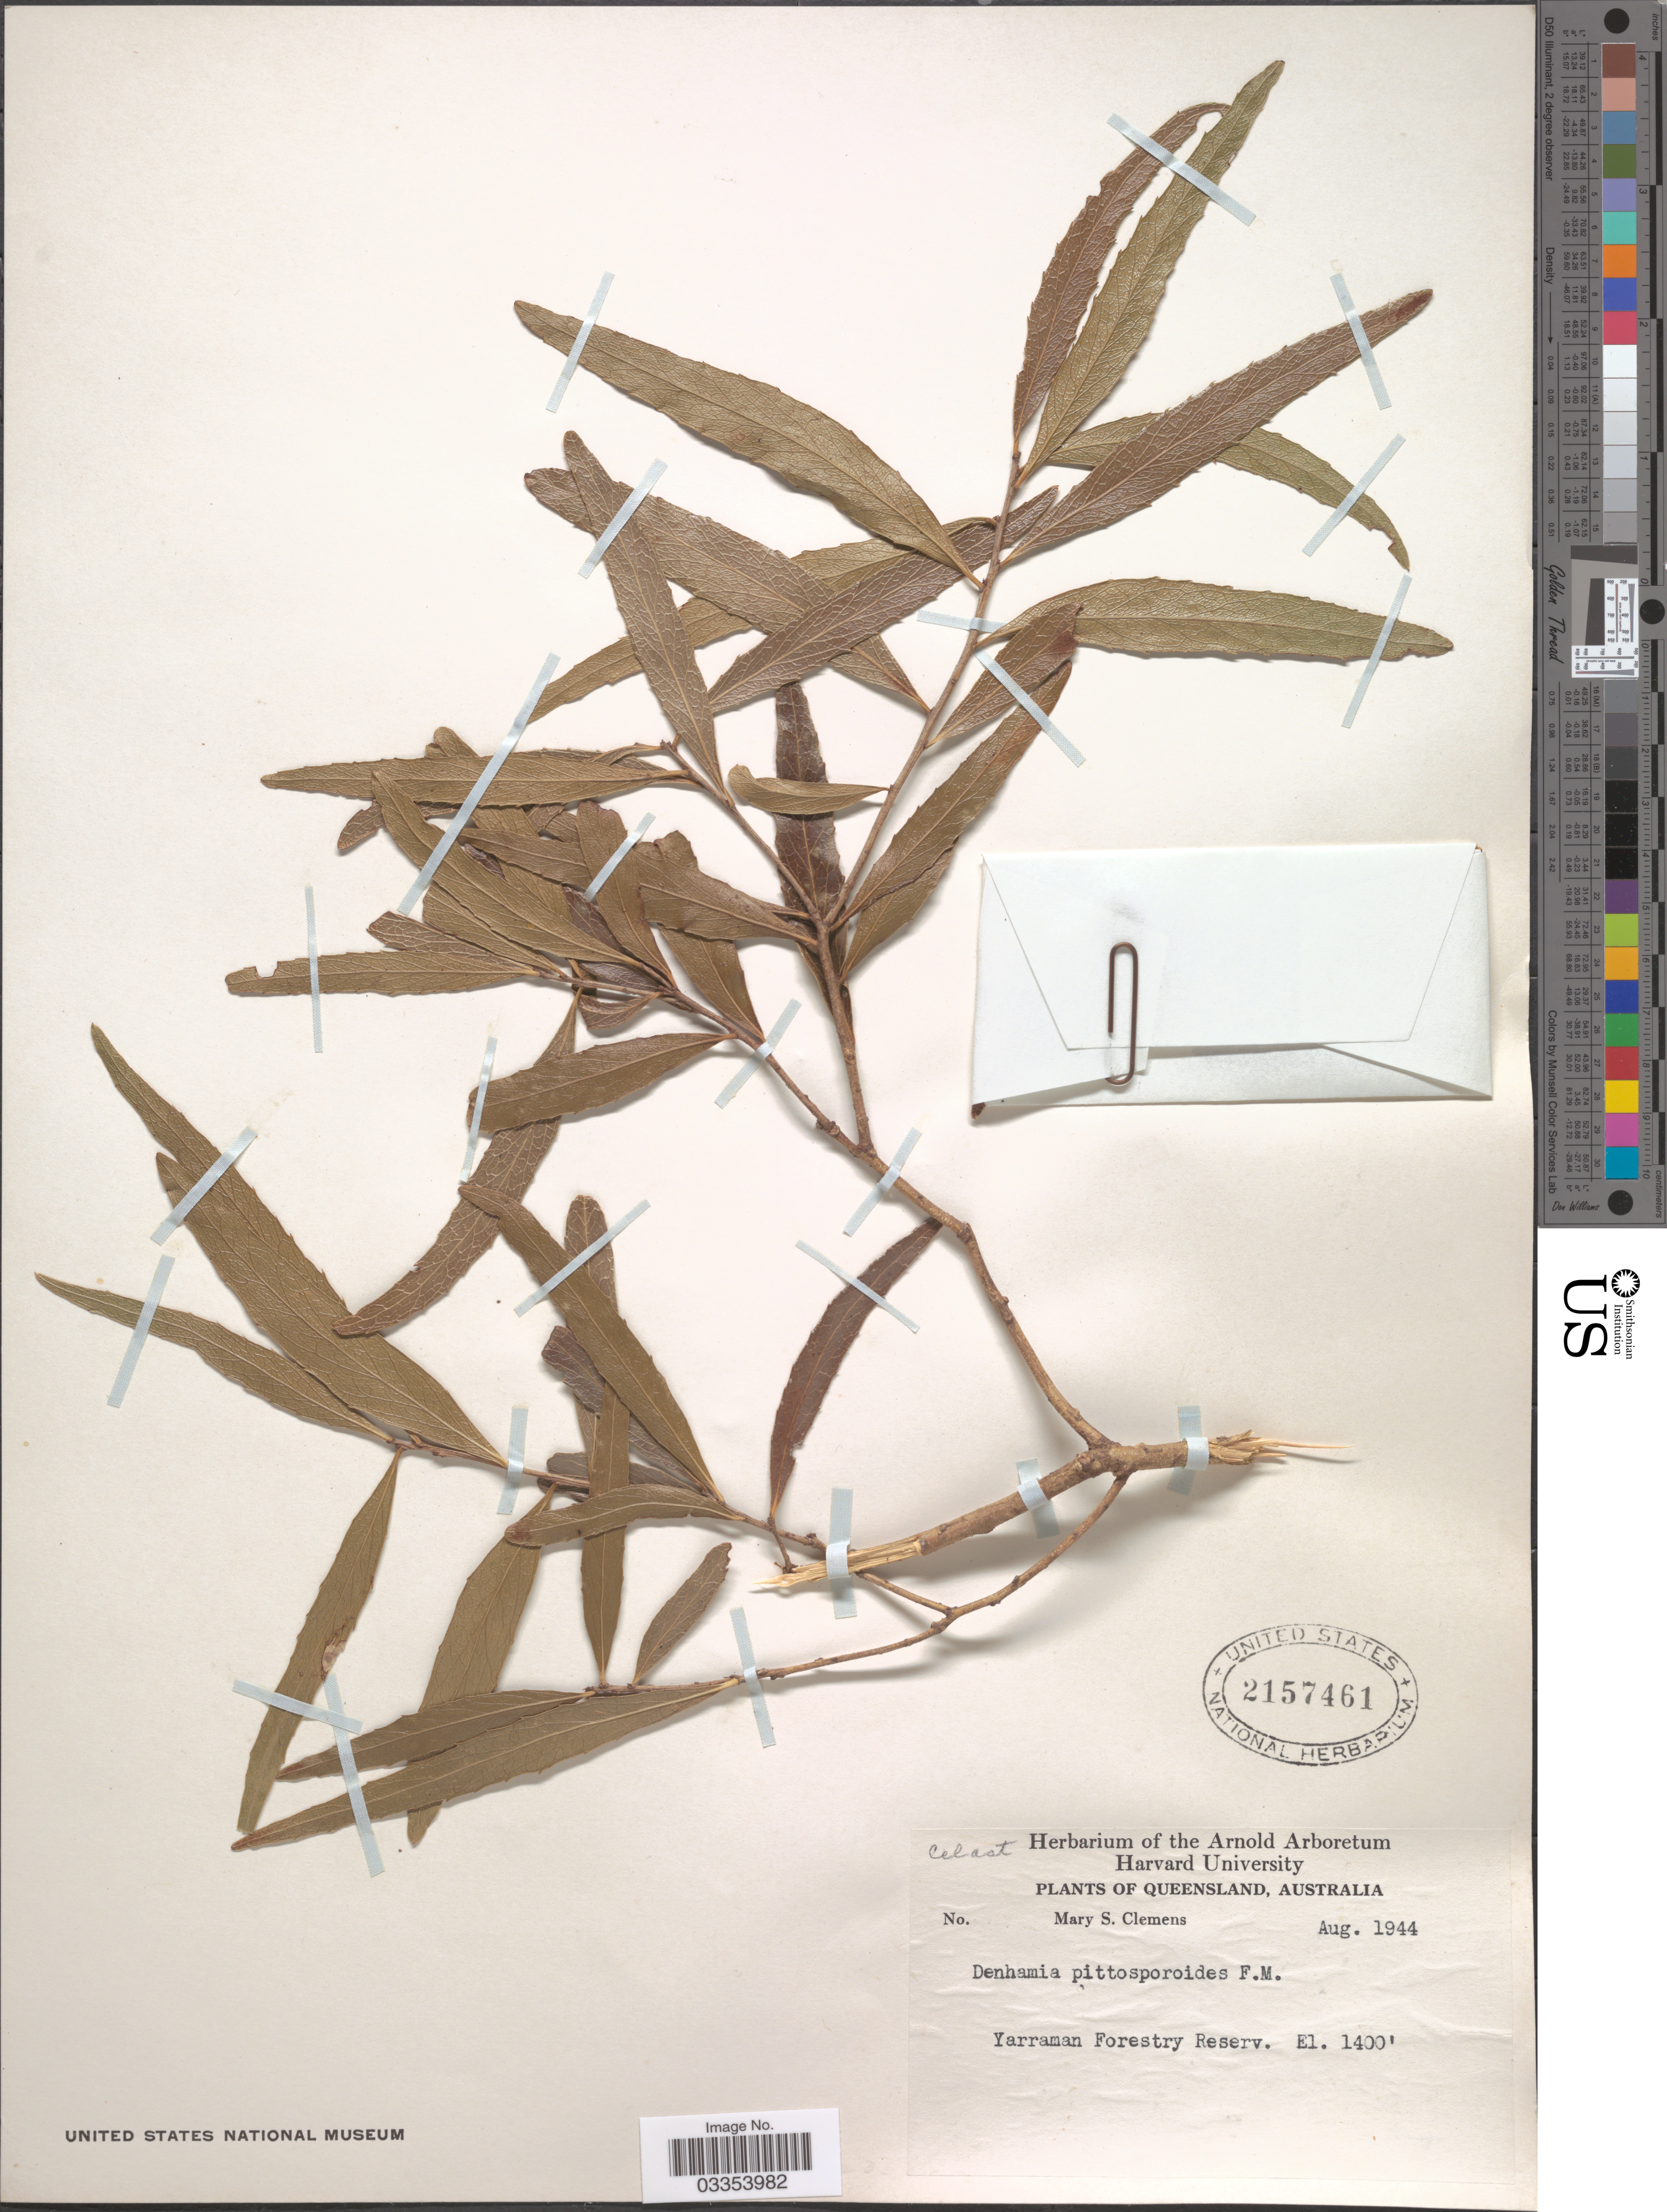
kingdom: Plantae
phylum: Tracheophyta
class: Magnoliopsida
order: Celastrales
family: Celastraceae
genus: Denhamia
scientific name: Denhamia pittosporoides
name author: F. Muell.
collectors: M. S. Clemens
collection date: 1944-08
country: Australia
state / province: Queensland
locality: Yarraman Forestry Reserv.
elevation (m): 427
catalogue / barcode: US 2157461